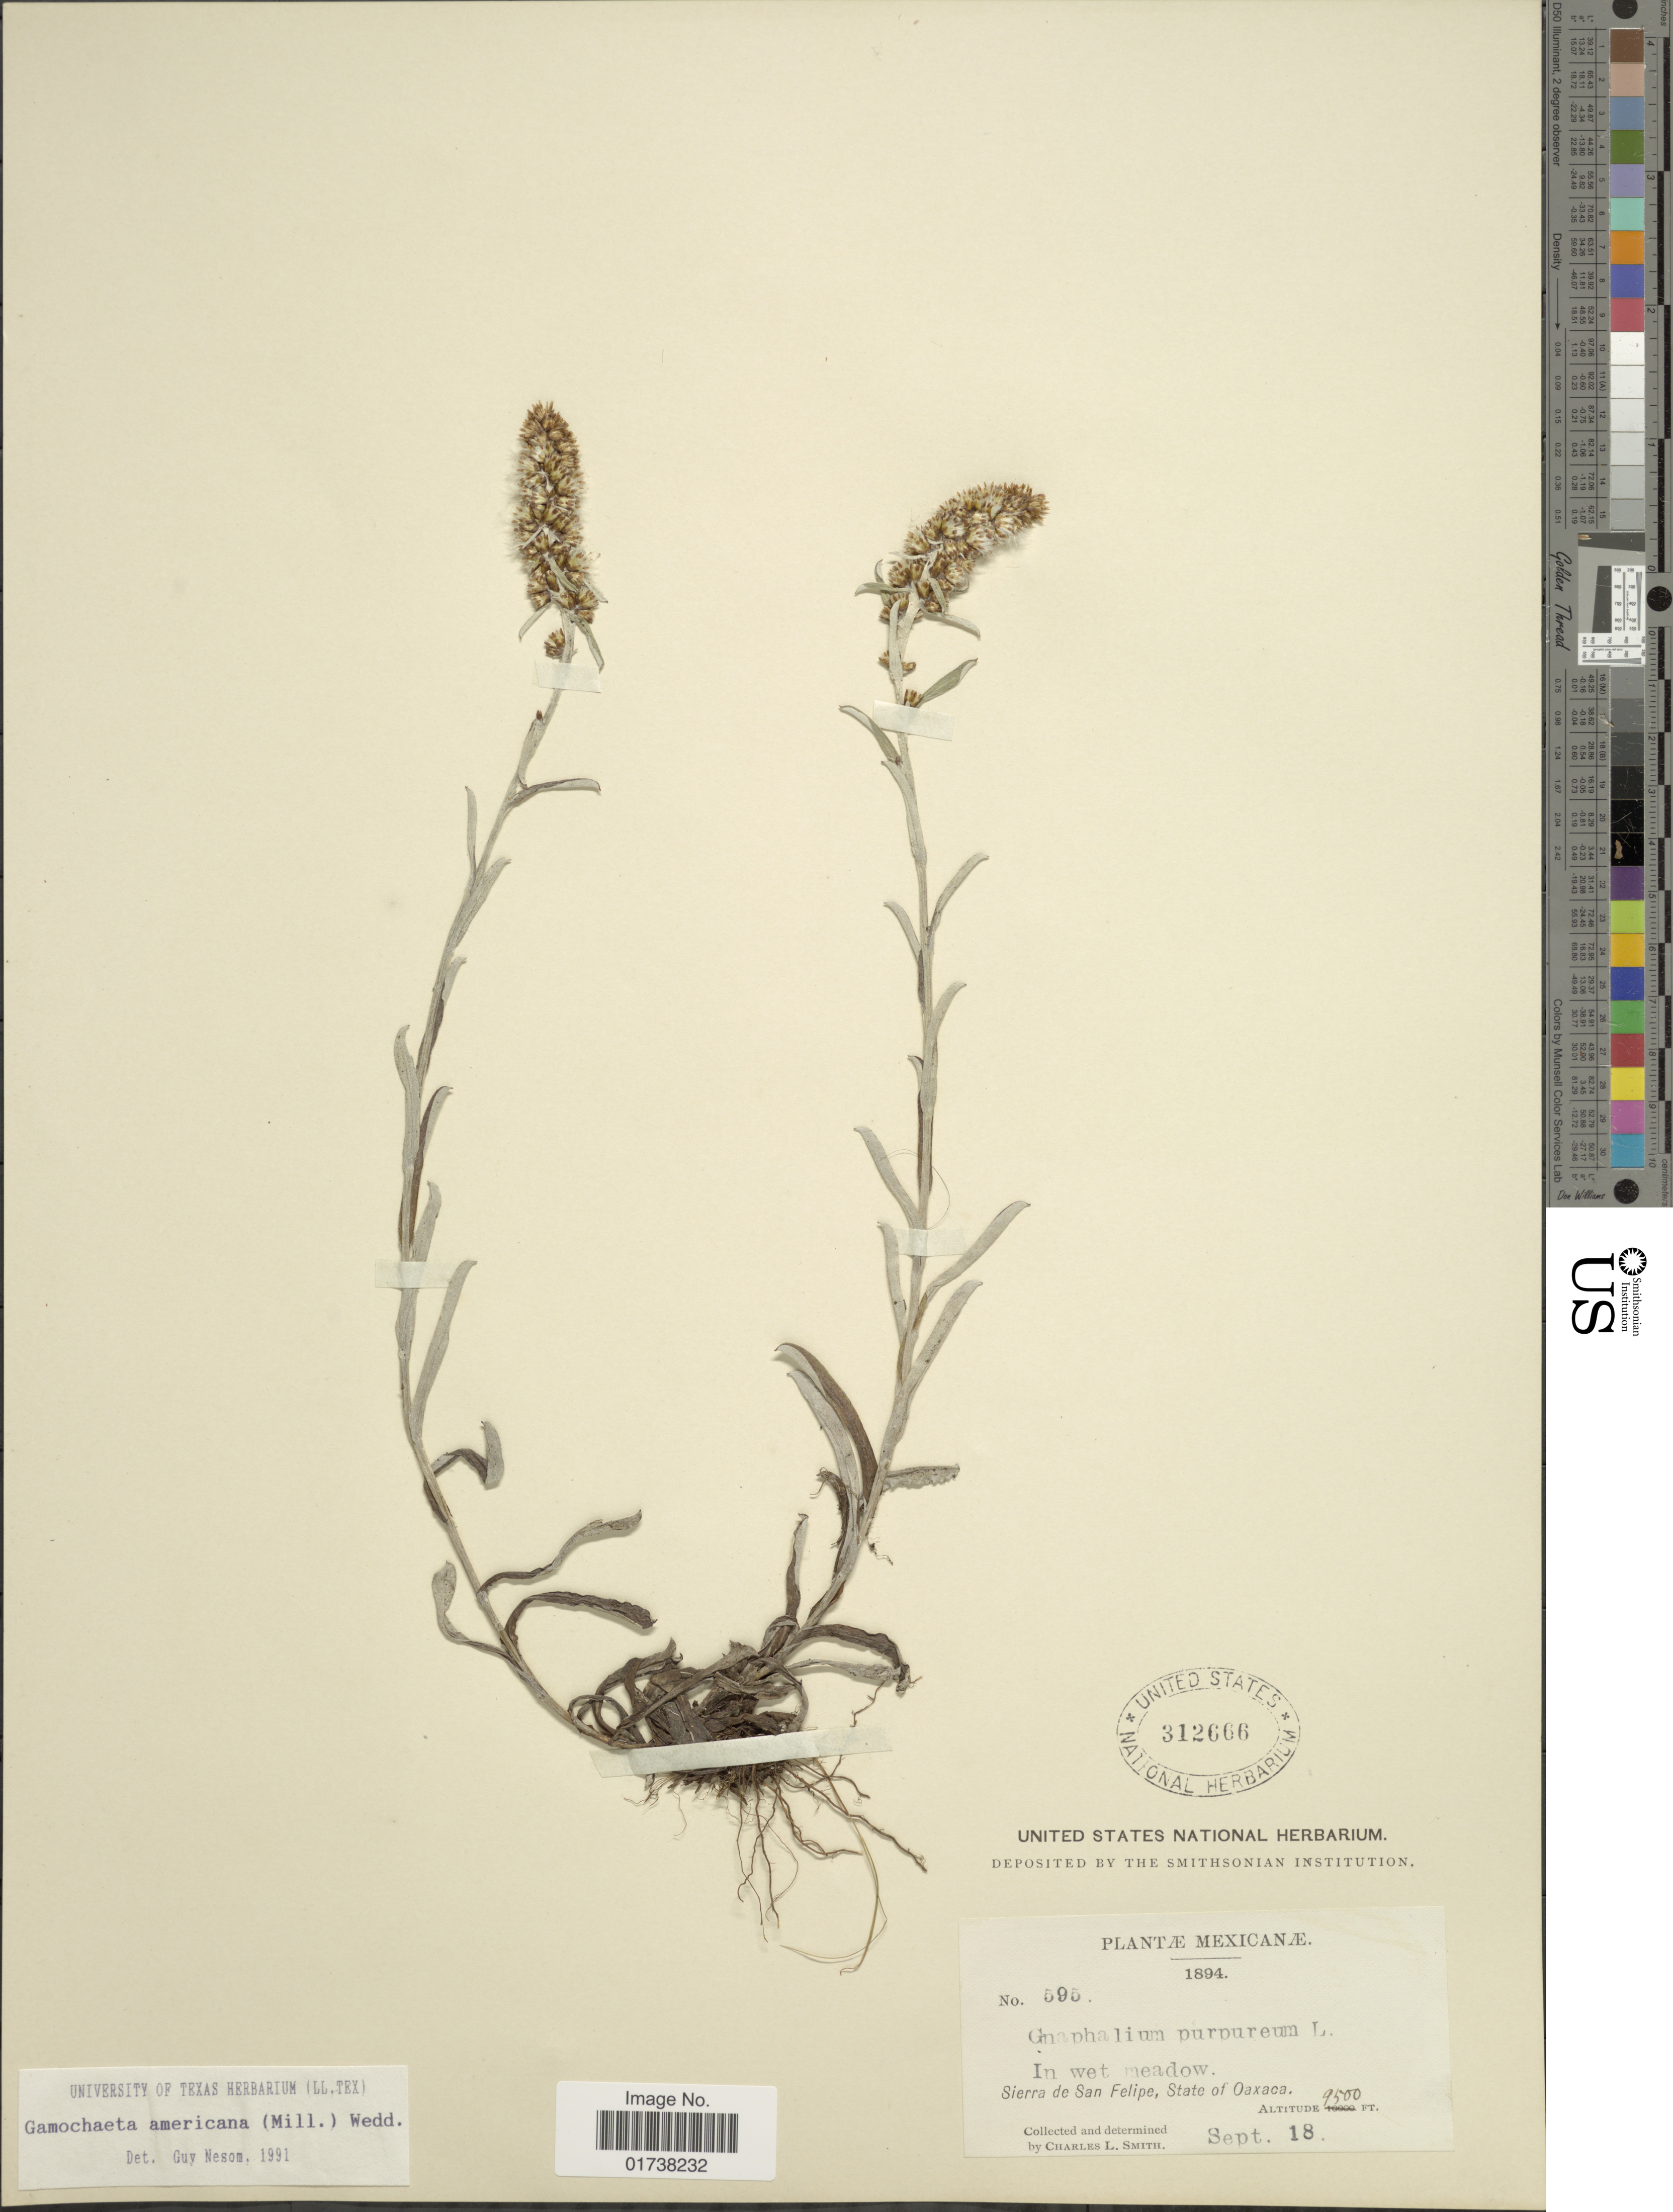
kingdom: Plantae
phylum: Tracheophyta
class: Magnoliopsida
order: Asterales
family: Asteraceae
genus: Gamochaeta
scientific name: Gamochaeta americana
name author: (Mill.) Wedd.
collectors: C. L. Smith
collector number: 595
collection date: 1894-09-18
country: Mexico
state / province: Oaxaca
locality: Sierra de San Felipe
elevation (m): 2896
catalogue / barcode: US 312666